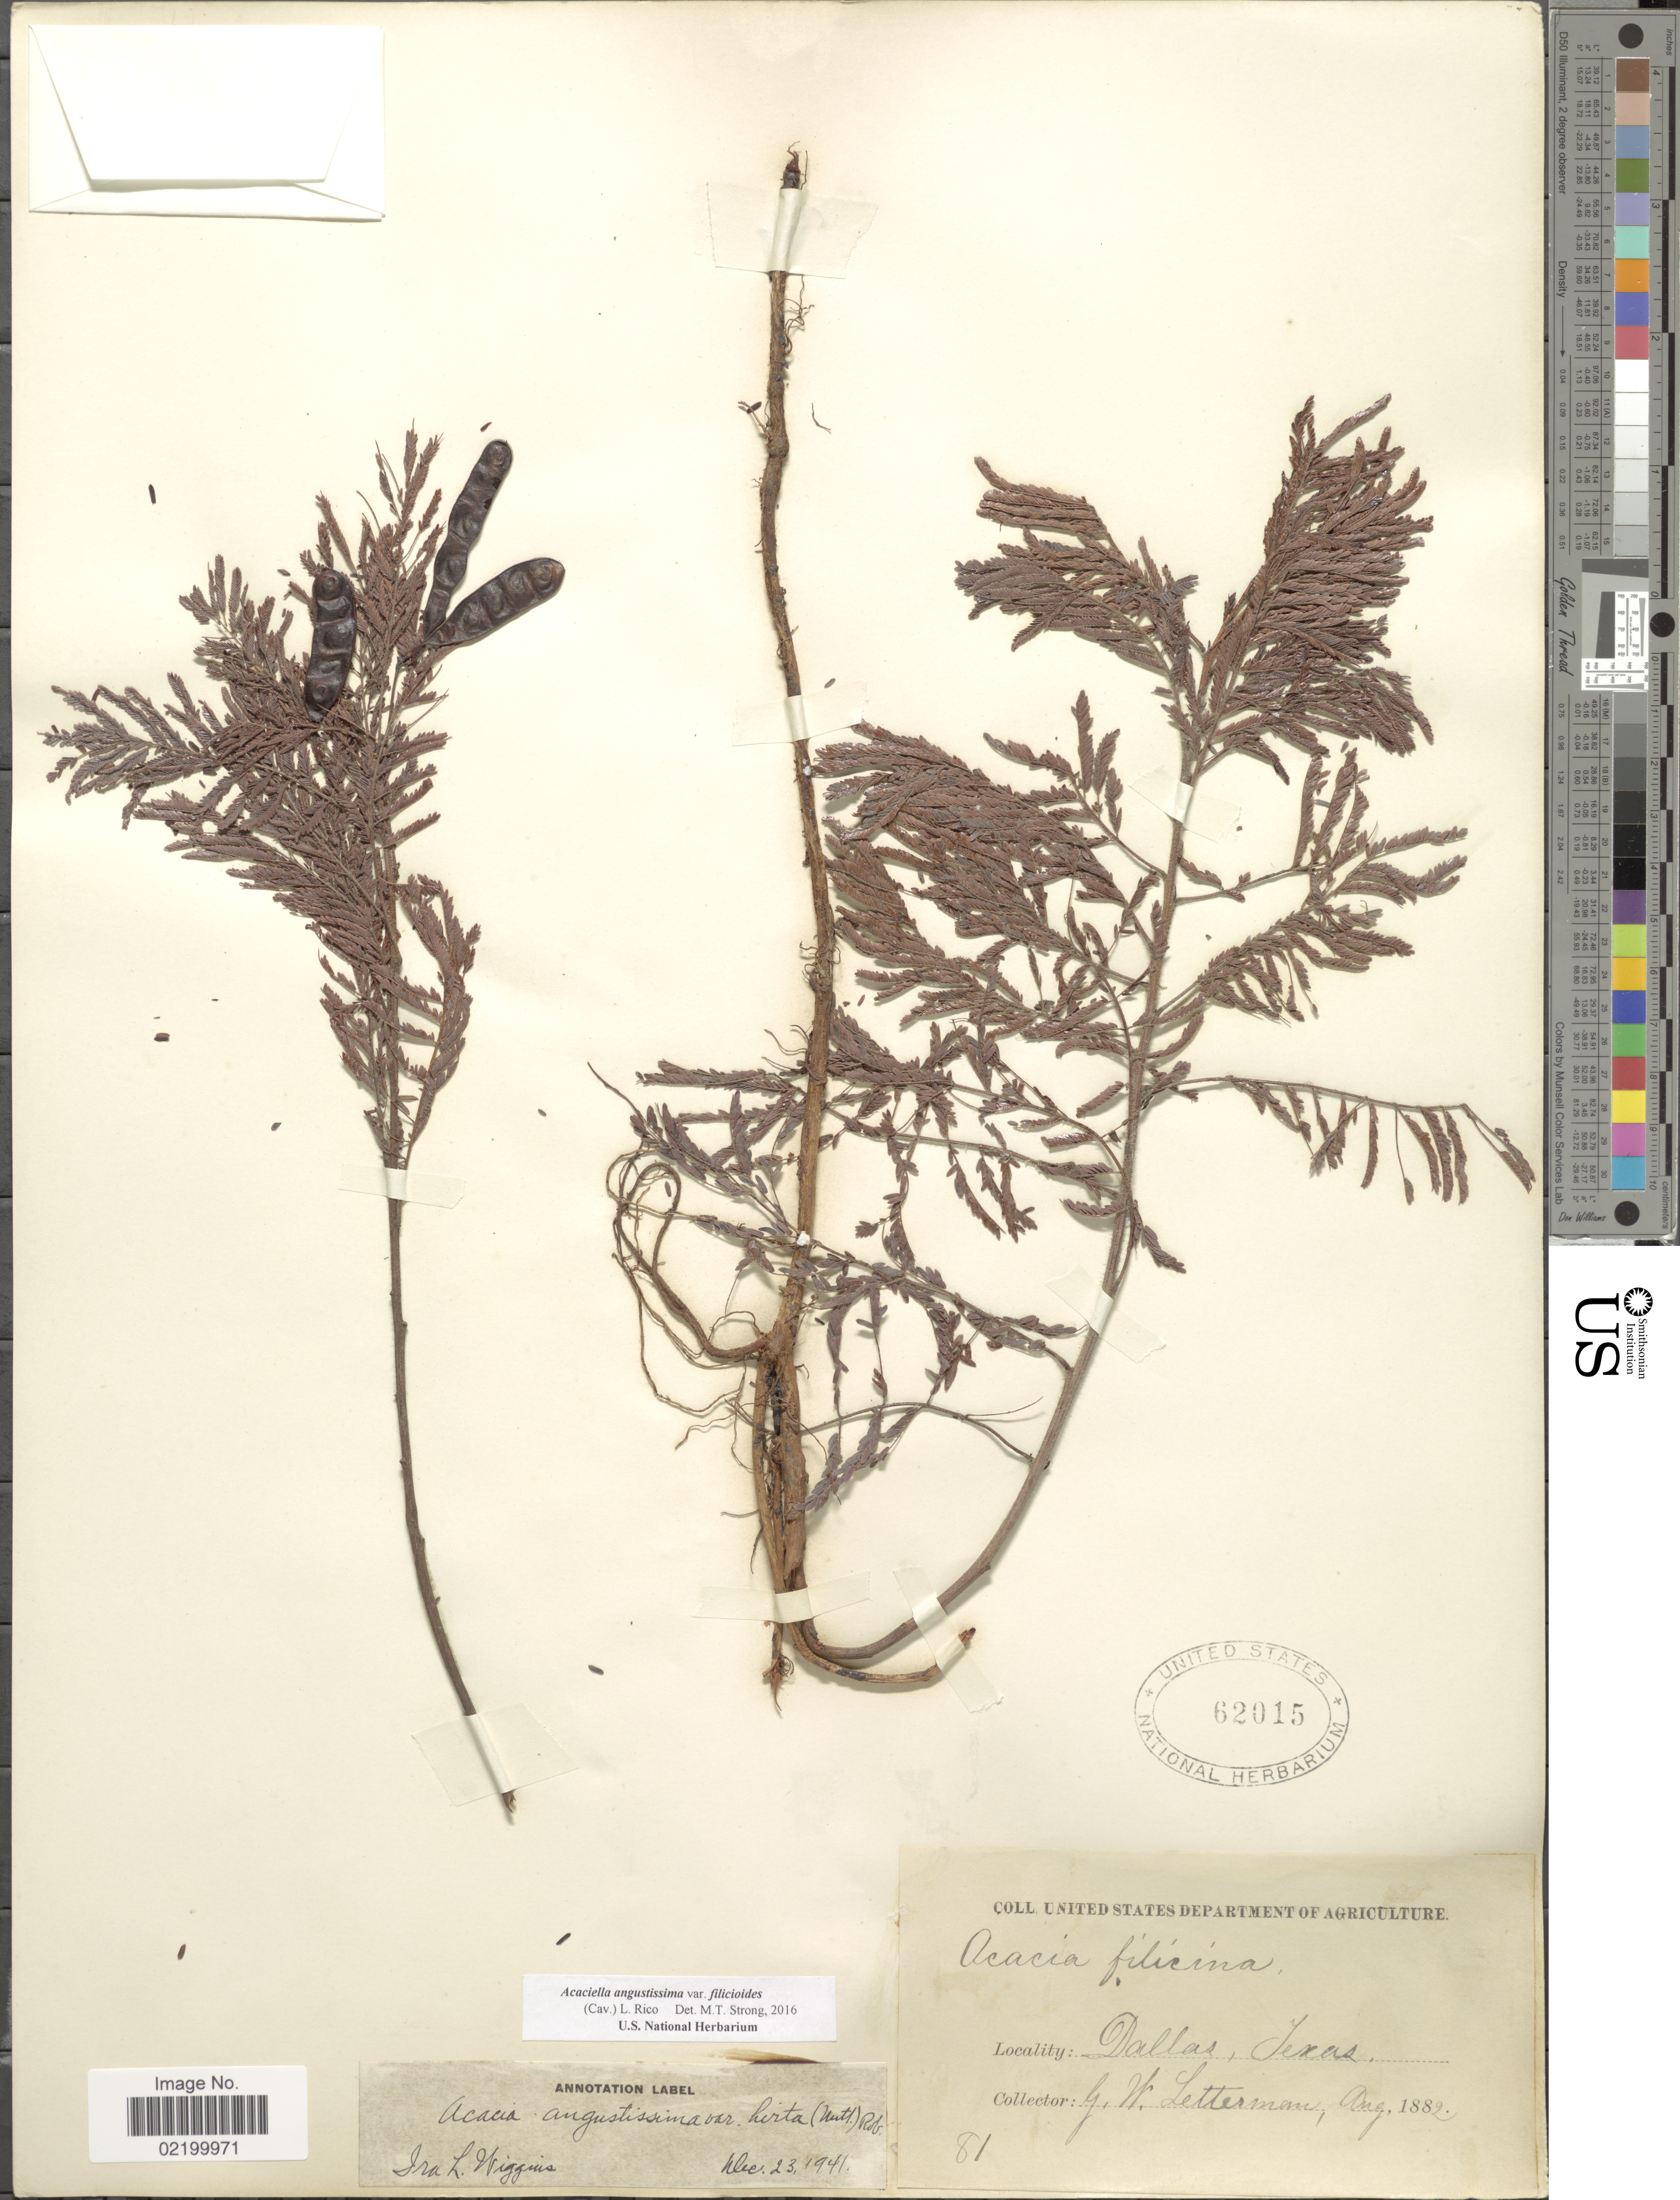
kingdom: Plantae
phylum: Tracheophyta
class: Magnoliopsida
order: Fabales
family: Fabaceae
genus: Acaciella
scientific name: Acaciella angustissima var. filicioides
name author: (Cav.) L. Rico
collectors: G. W. Letterman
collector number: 81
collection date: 1882-08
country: United States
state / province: Texas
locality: Dallas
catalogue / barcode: US 62015